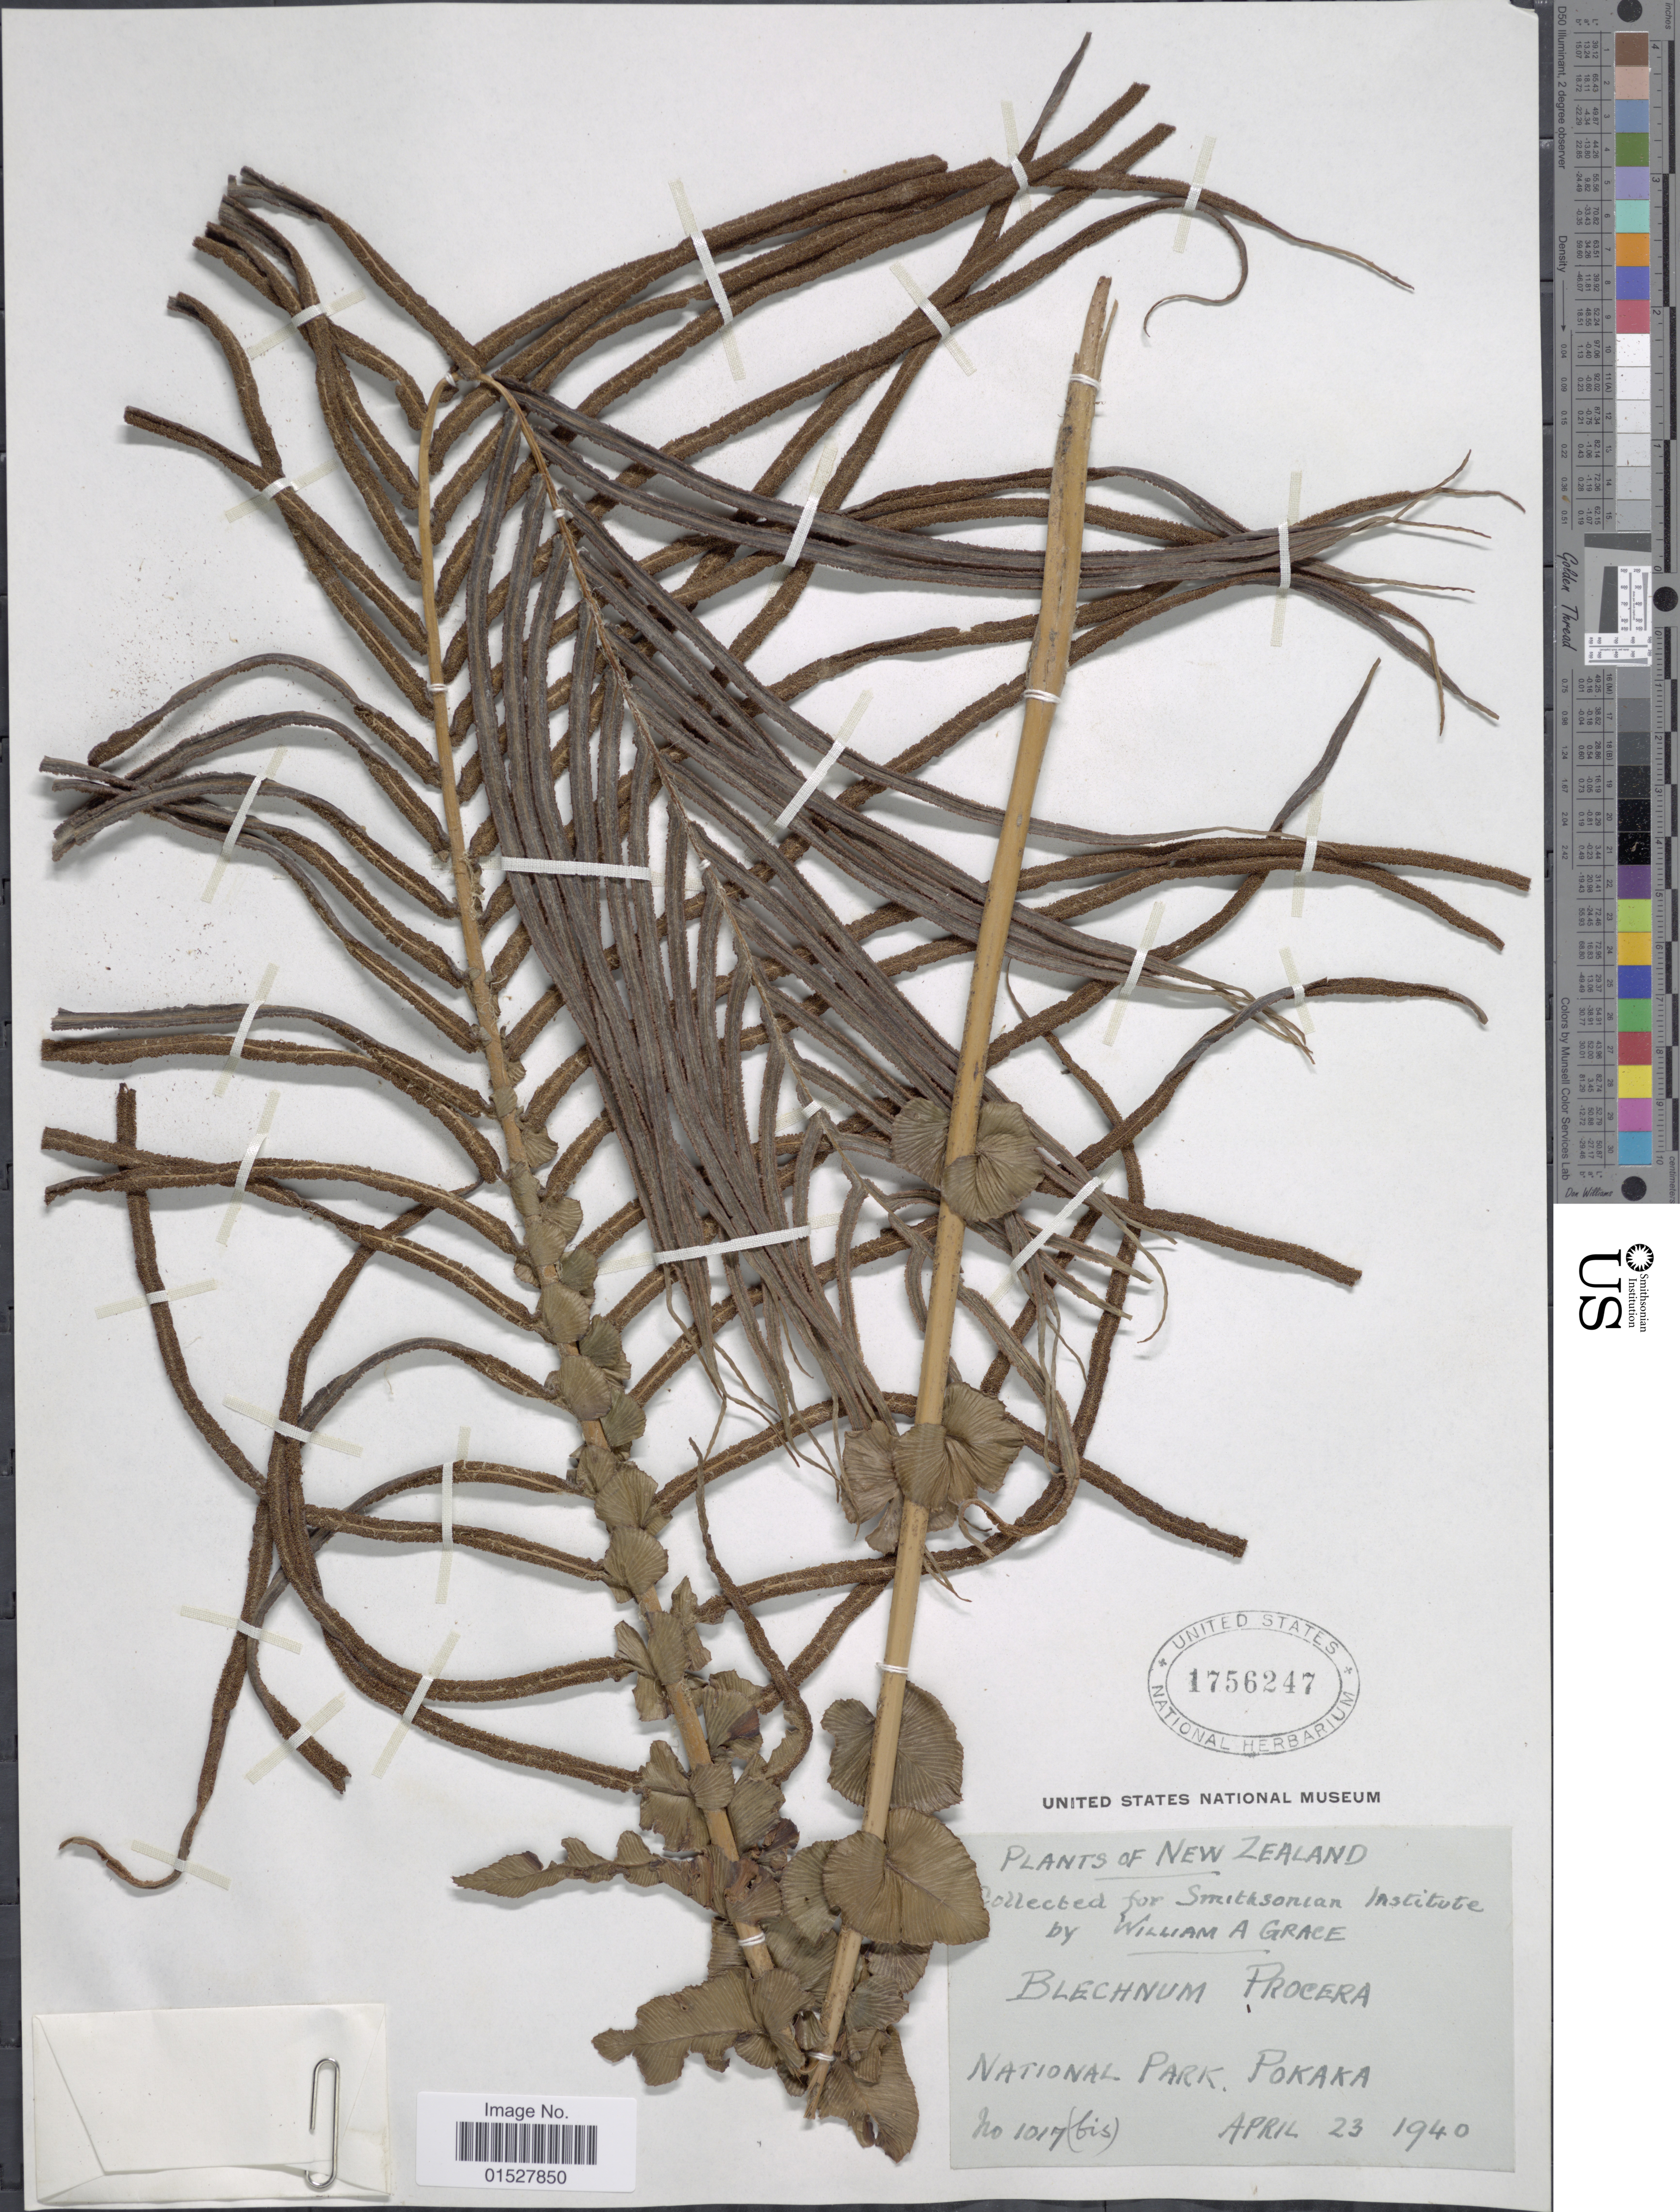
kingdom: Plantae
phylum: Tracheophyta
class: Polypodiopsida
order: Polypodiales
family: Blechnaceae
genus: Blechnum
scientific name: Blechnum capense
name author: (L.) Schltdl.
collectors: W. Grace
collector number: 1017(bis)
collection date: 1940-04-23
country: New Zealand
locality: National Park, Pokaka.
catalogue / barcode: US 1756247